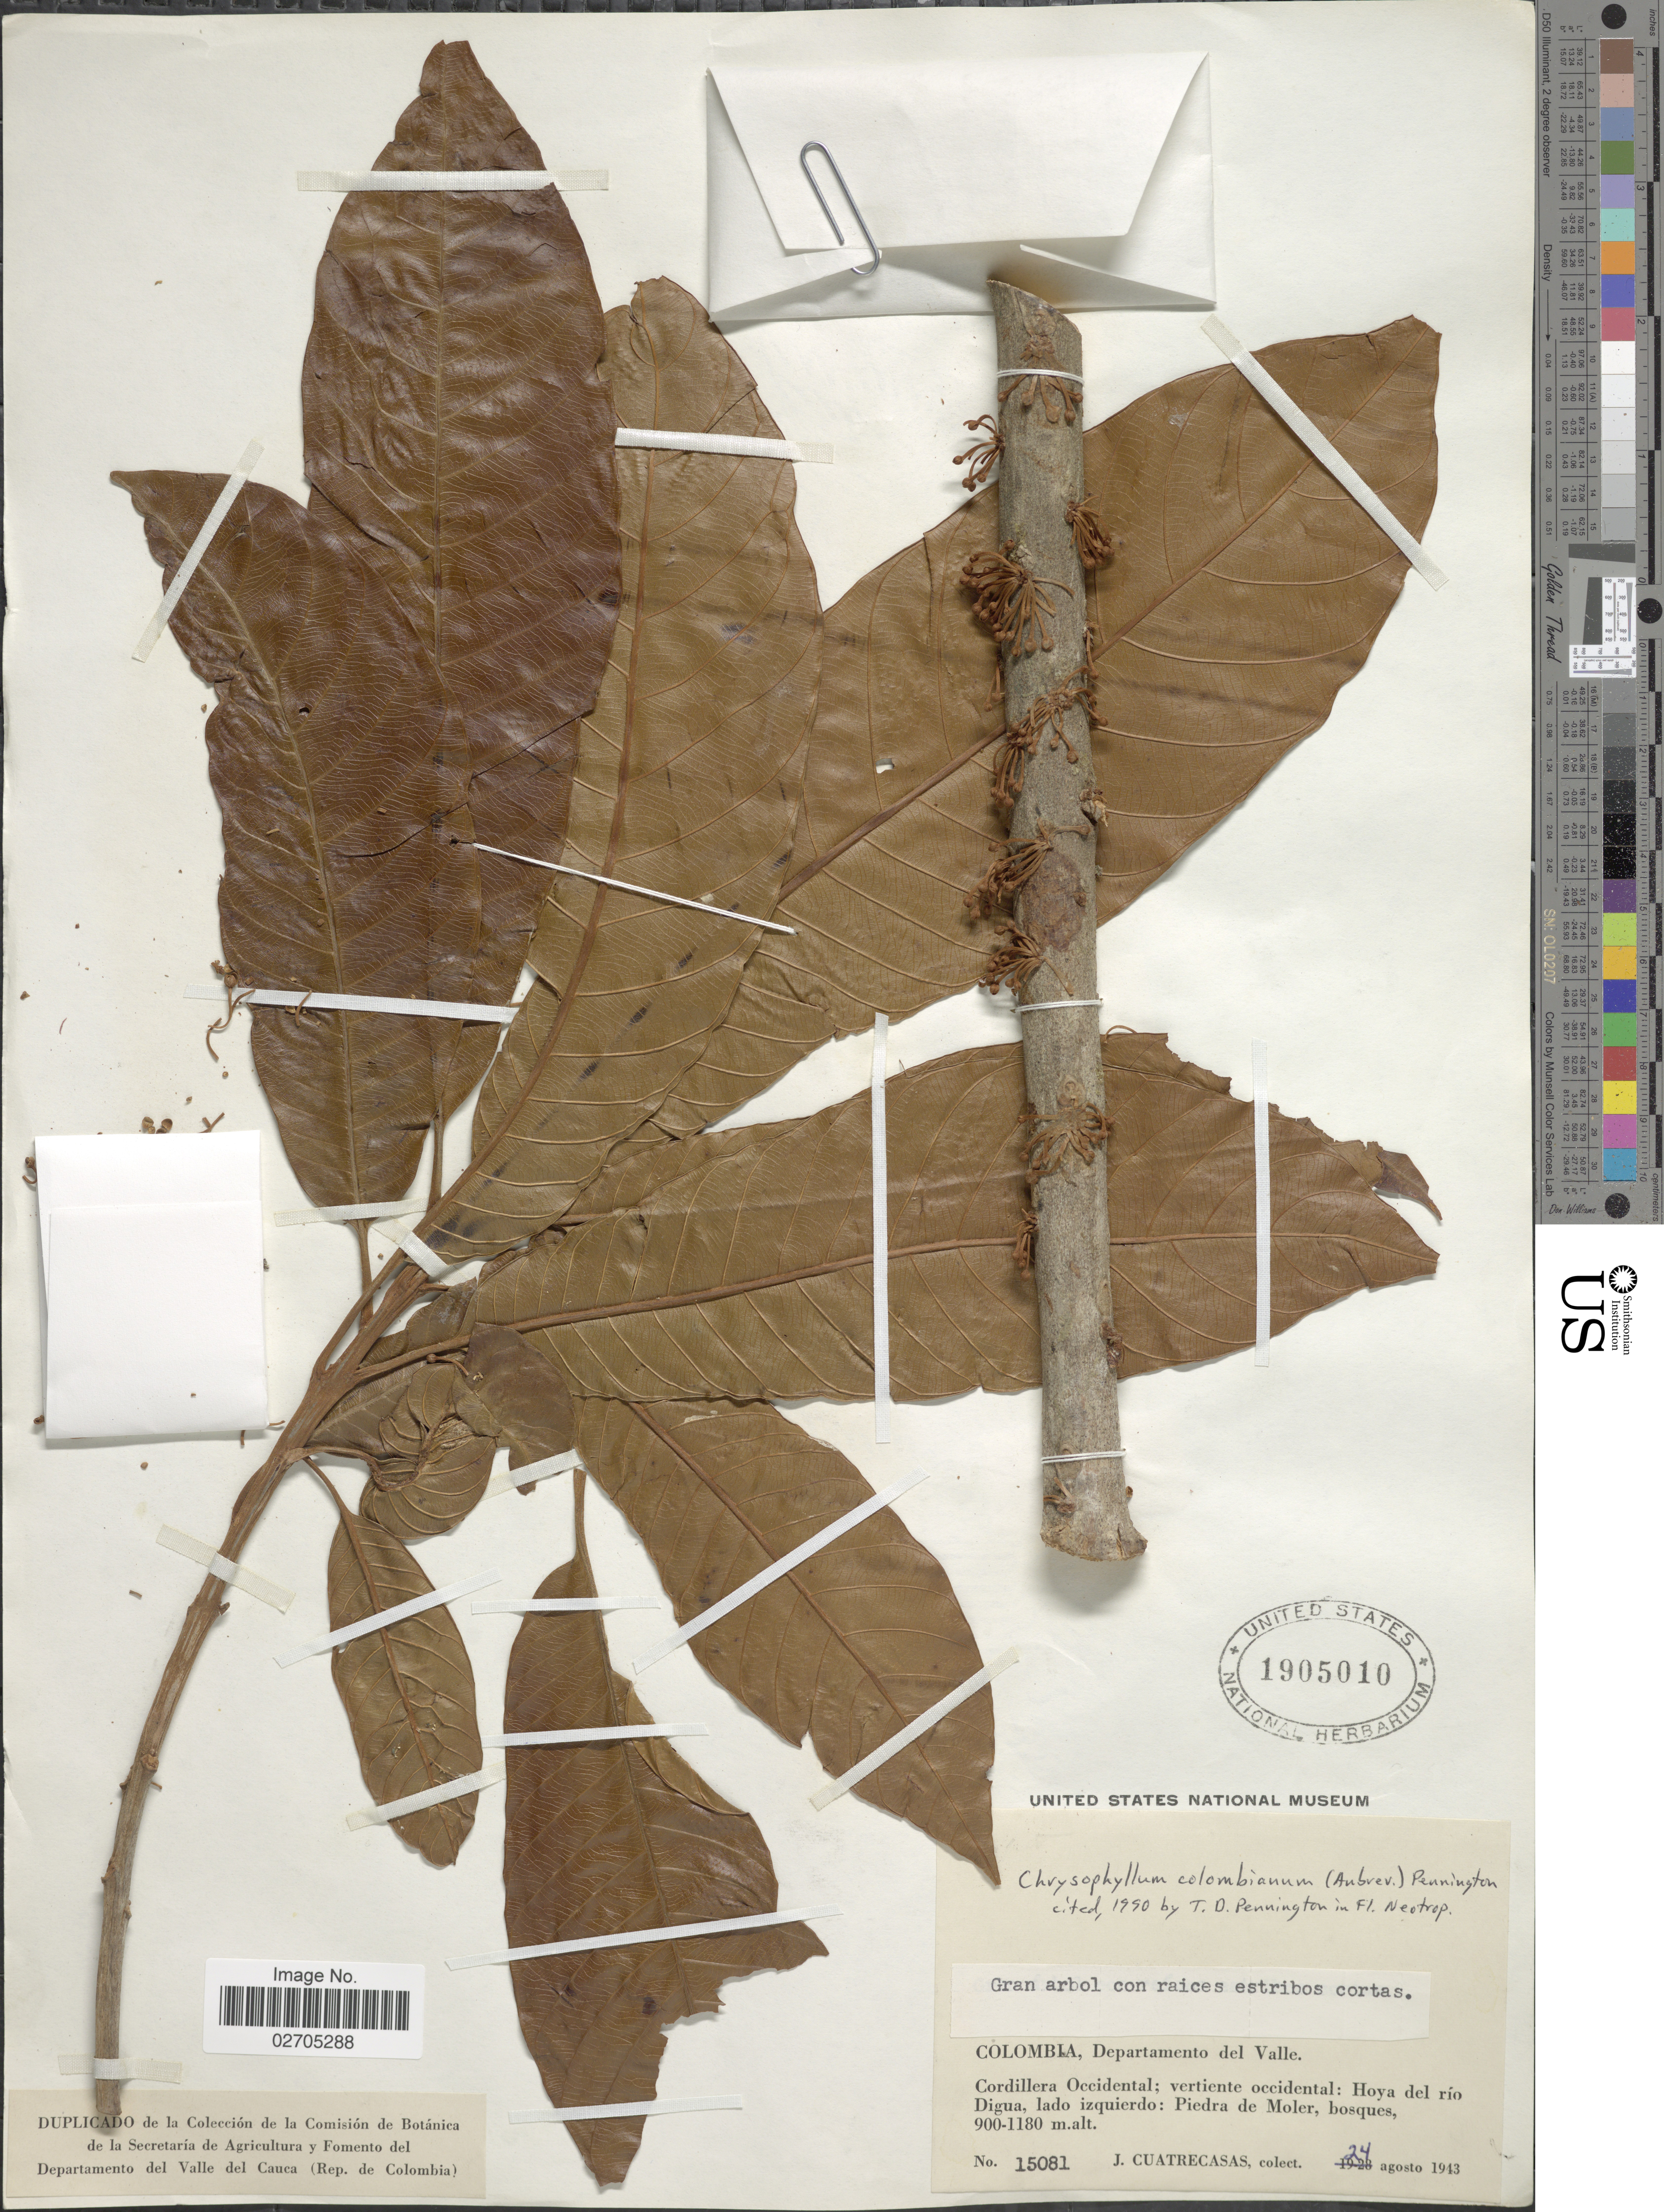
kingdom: Plantae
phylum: Tracheophyta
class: Magnoliopsida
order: Ericales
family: Sapotaceae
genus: Chrysophyllum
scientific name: Chrysophyllum colombianum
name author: (Aubr.) T.D. Penn.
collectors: J. Cuatrecasas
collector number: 15081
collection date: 1943-08-24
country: Colombia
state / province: Valle del Cauca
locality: Departamento del Valle, Cordillera Occidental; vertiente occidental: Hoya del rio Digua, lado izquierdo : Piedra de Moler, bosques.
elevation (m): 900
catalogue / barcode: US 1905010